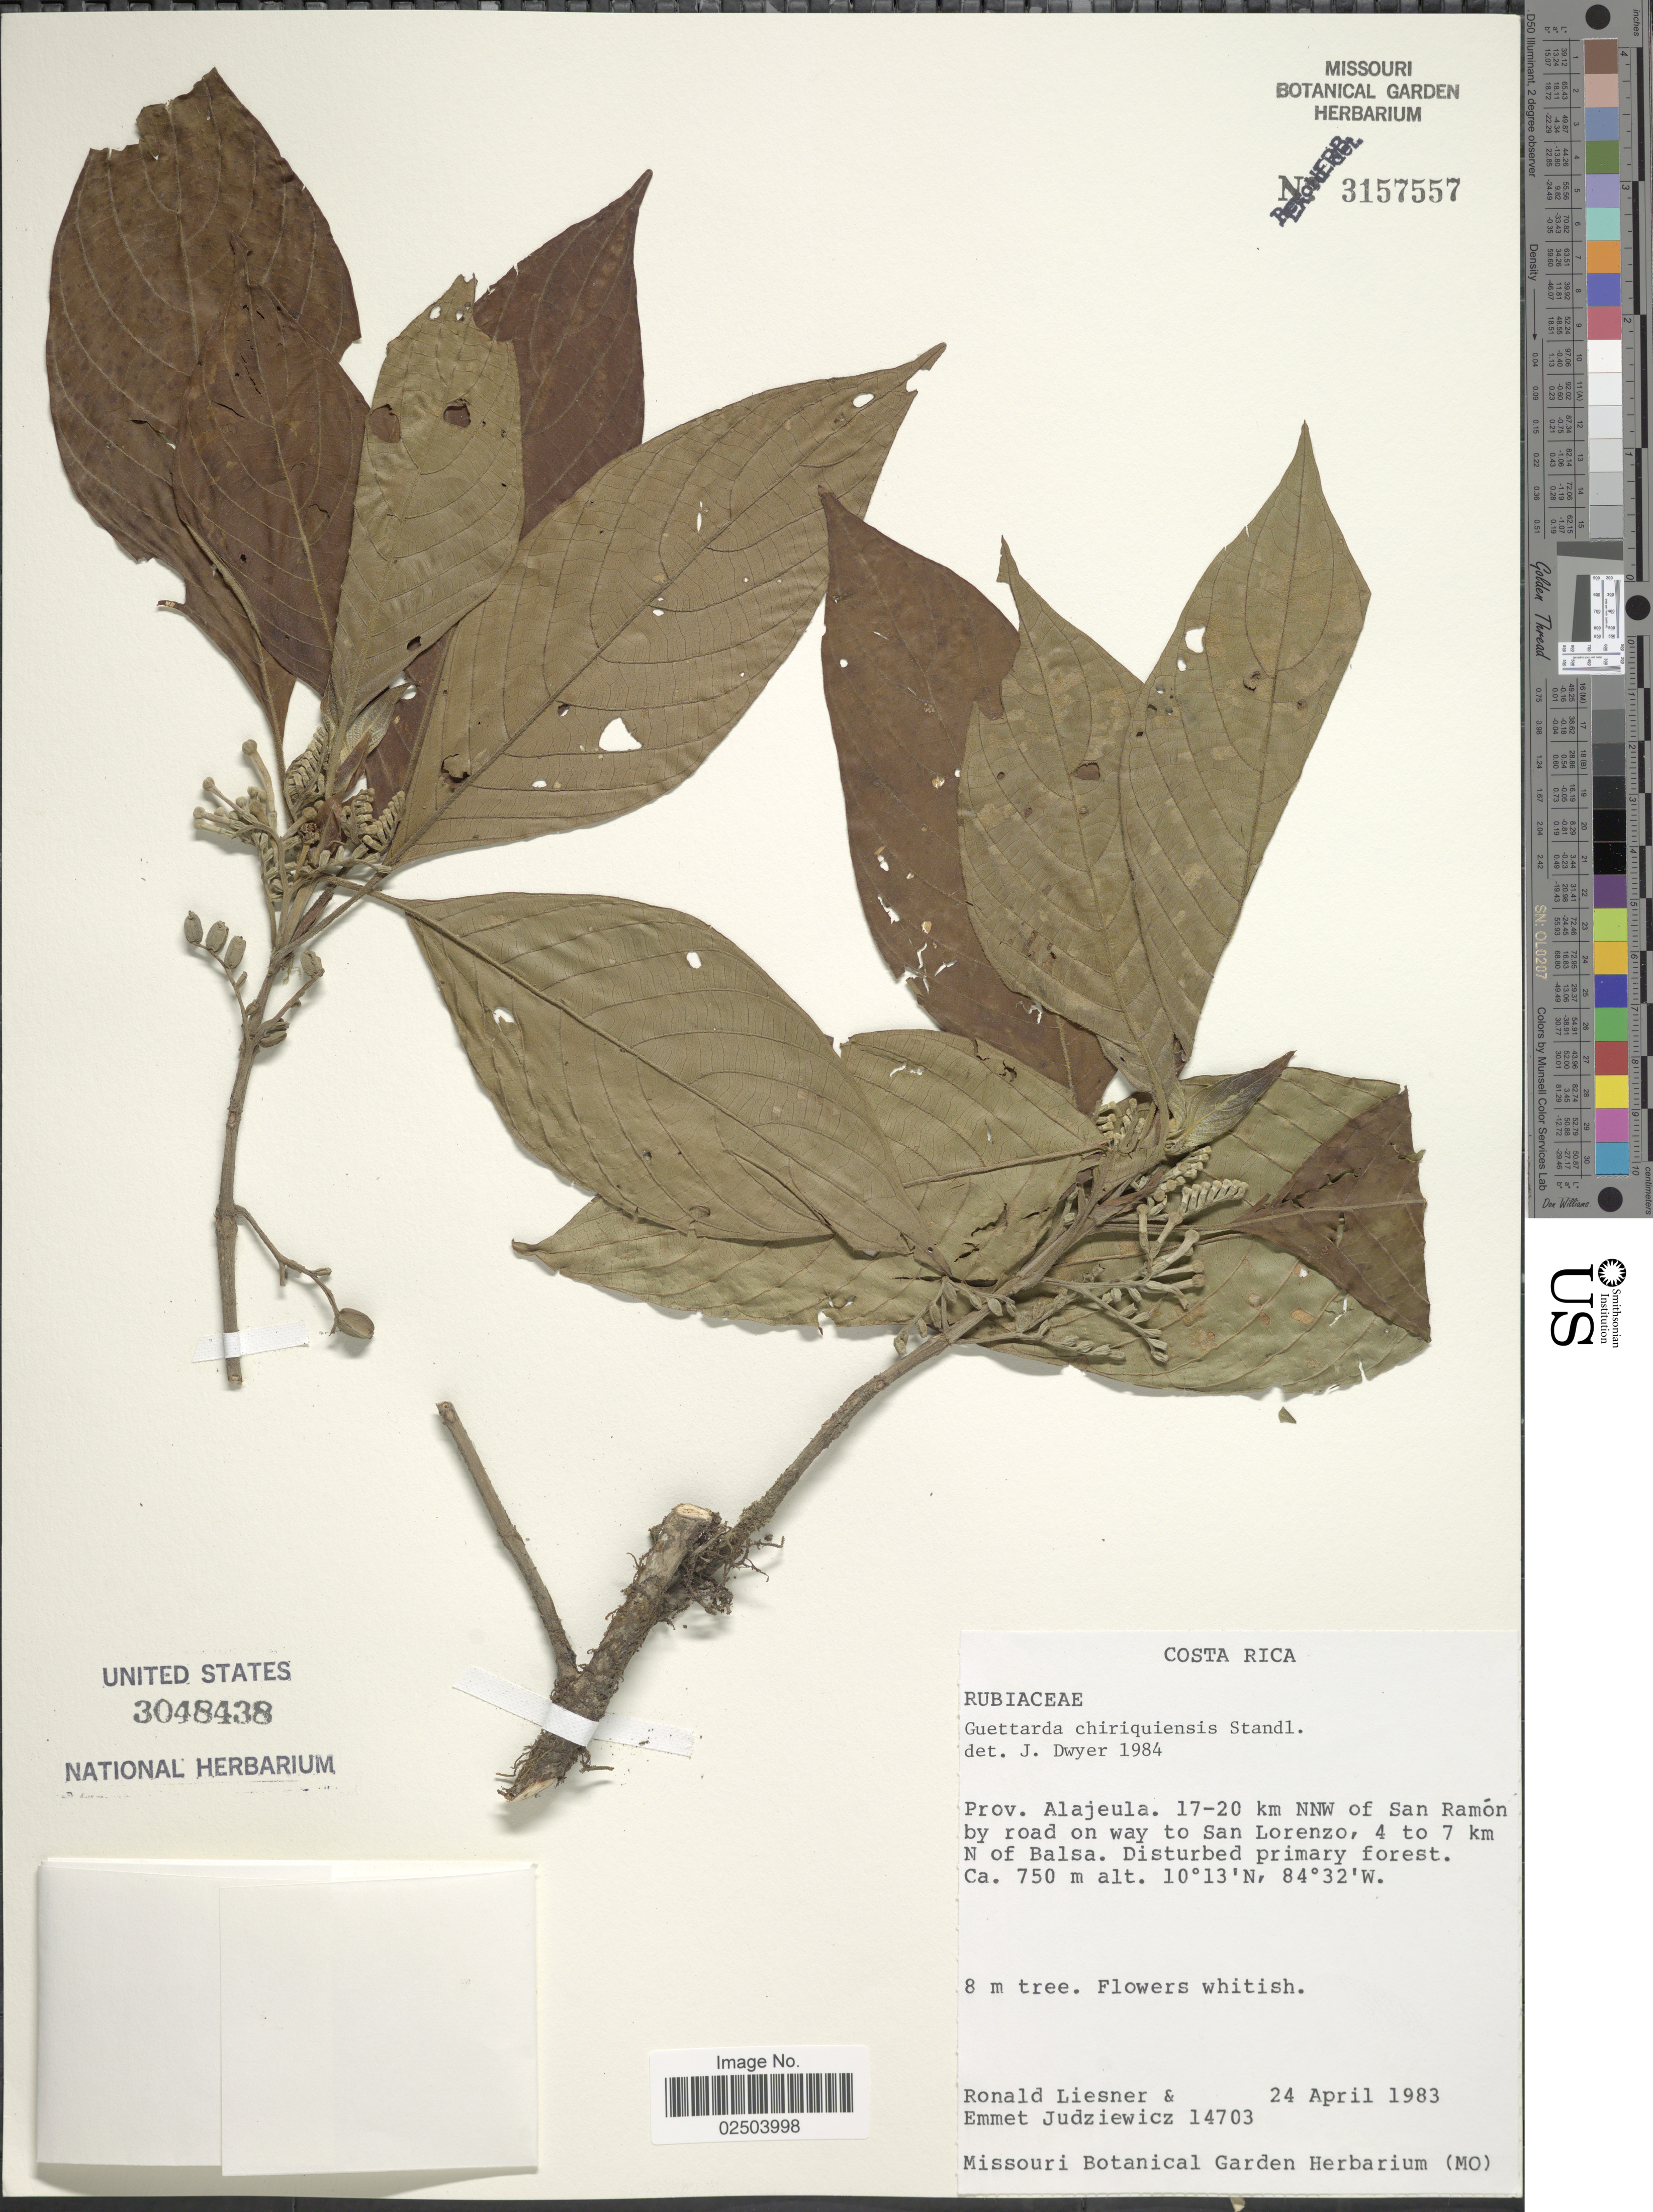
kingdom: Plantae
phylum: Tracheophyta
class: Magnoliopsida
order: Gentianales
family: Rubiaceae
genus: Guettarda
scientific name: Guettarda chiriquiensis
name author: Standl.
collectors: R. L. Liesner & E. Judziewicz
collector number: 14703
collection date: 1983-04-24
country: Costa Rica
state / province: Alajuela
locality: Prov. Alajuela. 17-20 km NNW of San Ramon by road on way to San Lorenzo, 4 to 7 km N of Balsa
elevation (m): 750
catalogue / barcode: US 3048438